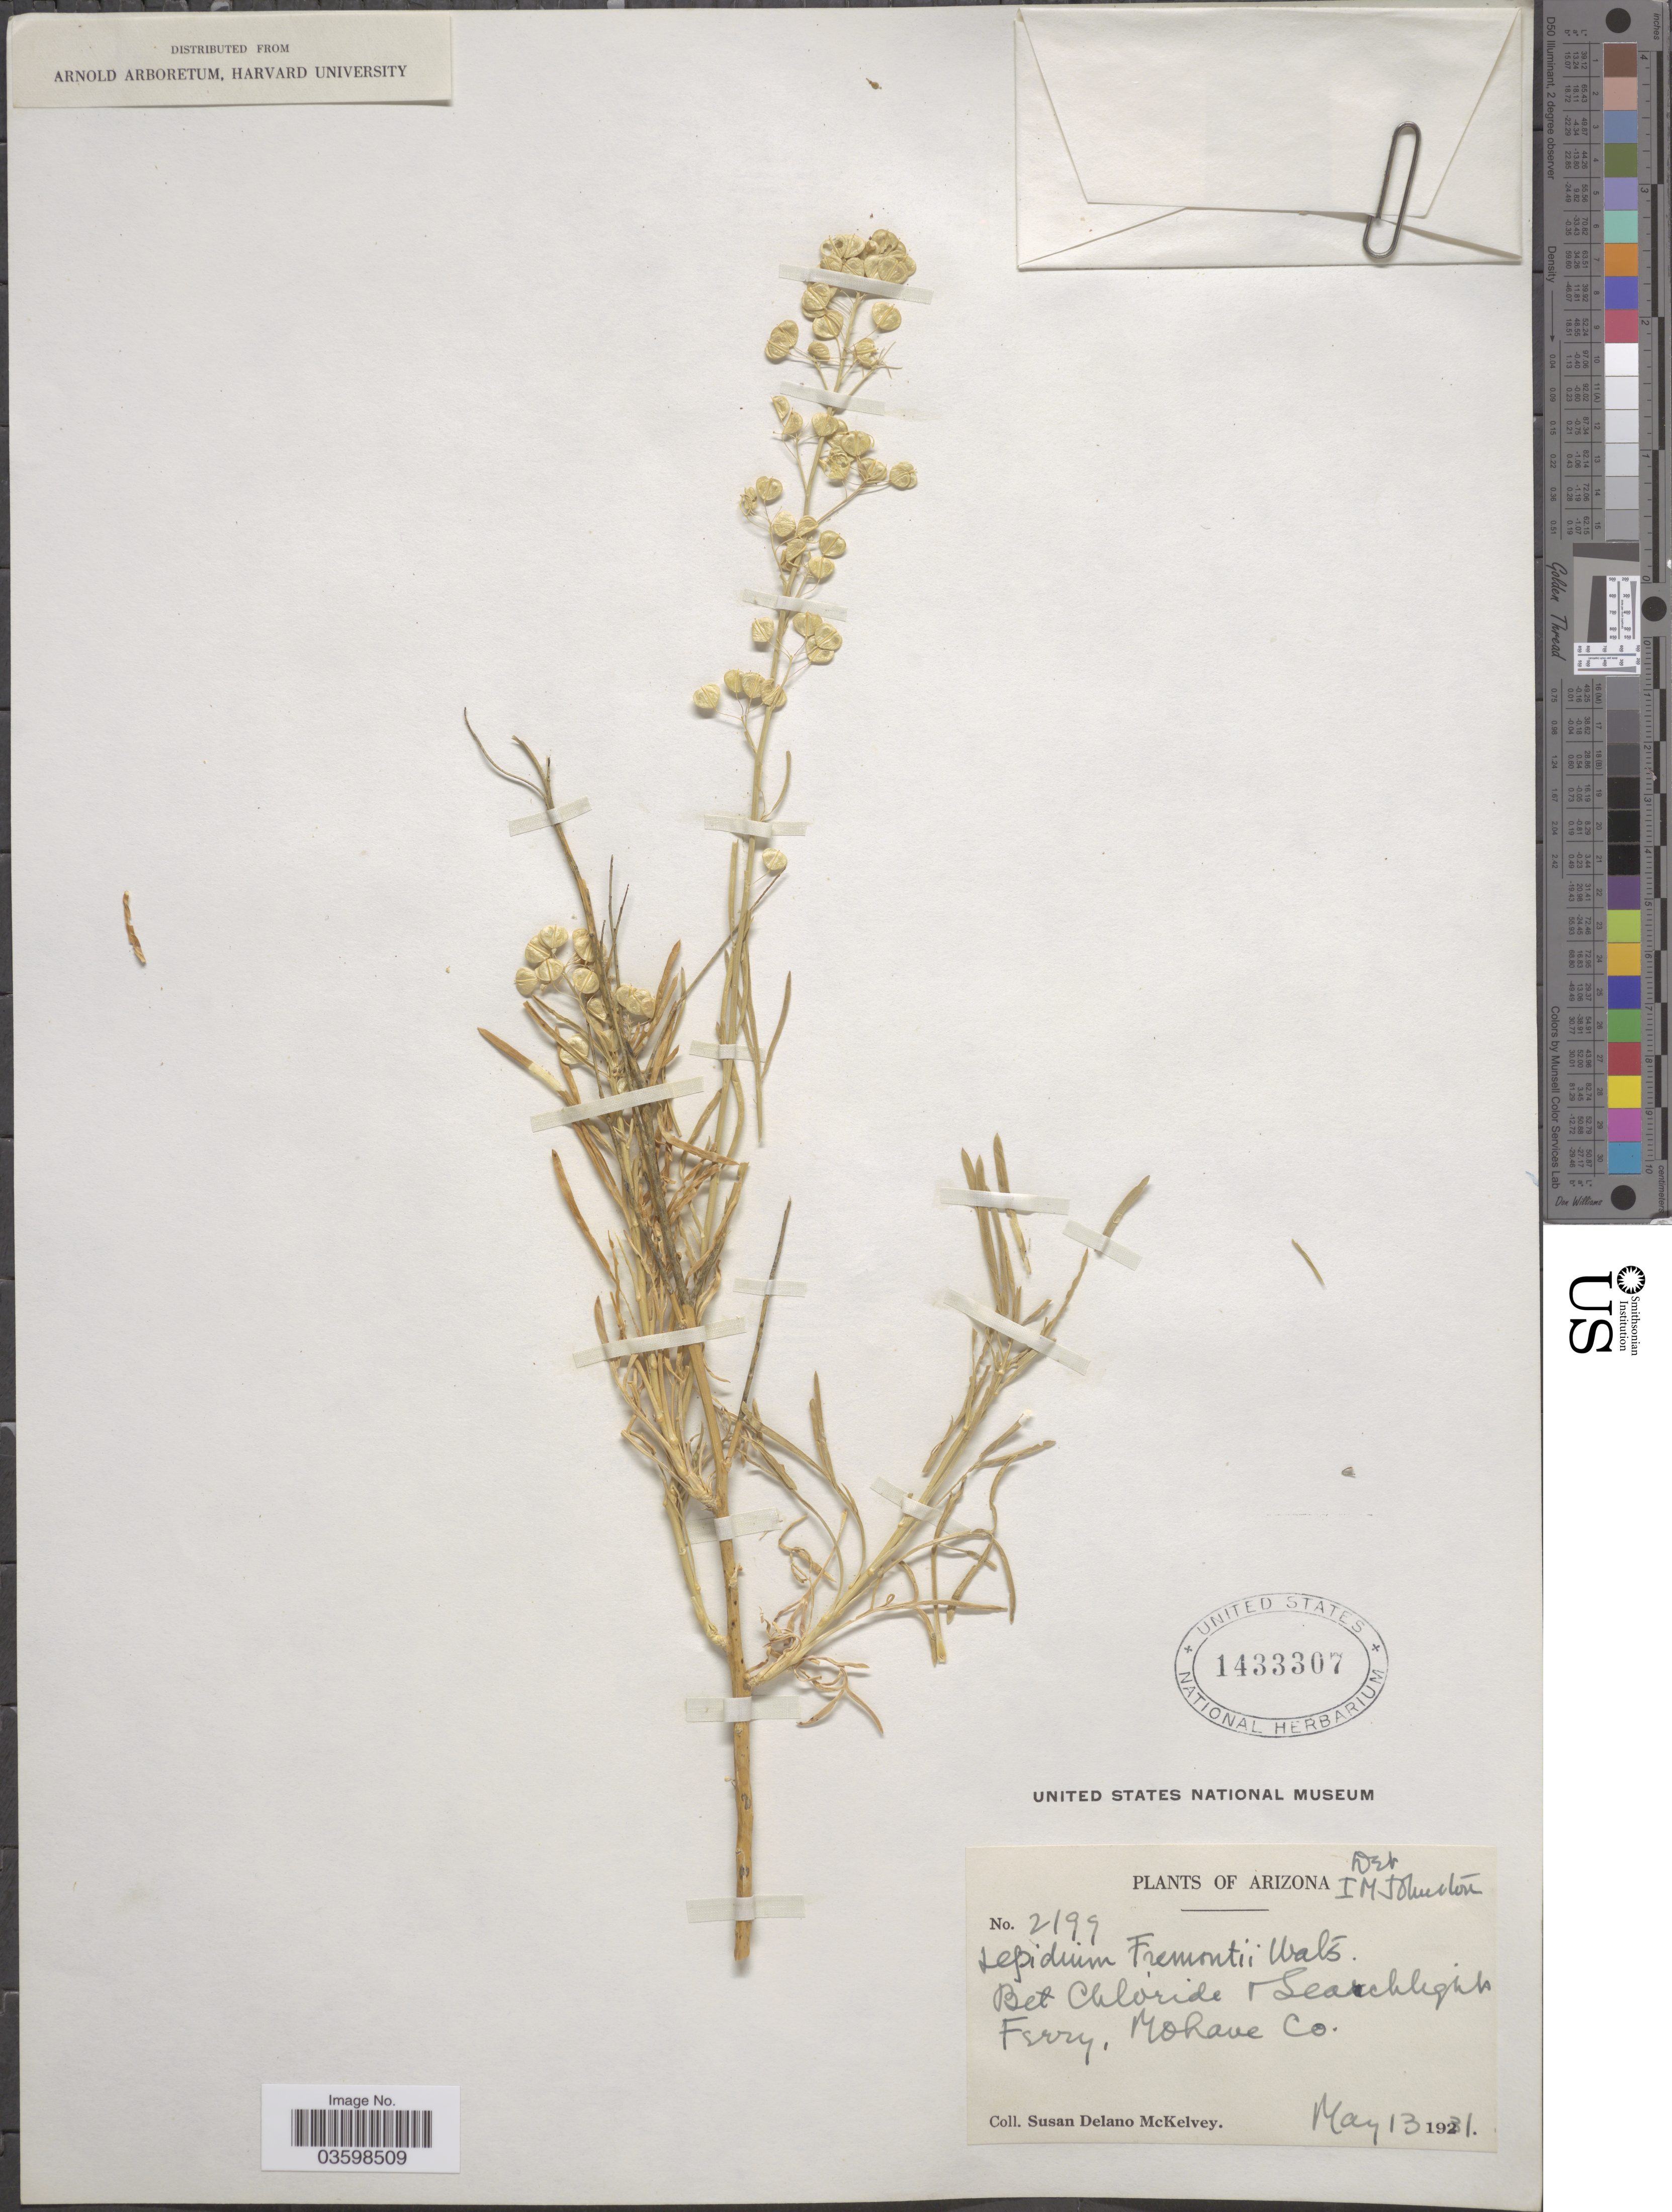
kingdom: Plantae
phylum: Tracheophyta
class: Magnoliopsida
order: Brassicales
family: Brassicaceae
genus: Lepidium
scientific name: Lepidium fremontii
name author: S. Watson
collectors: S. A. McKelvey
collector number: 2199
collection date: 1931-05-13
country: United States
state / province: Arizona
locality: Bet Chloride & Seachlight Ferry. Mohave Co.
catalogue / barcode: US 1433307